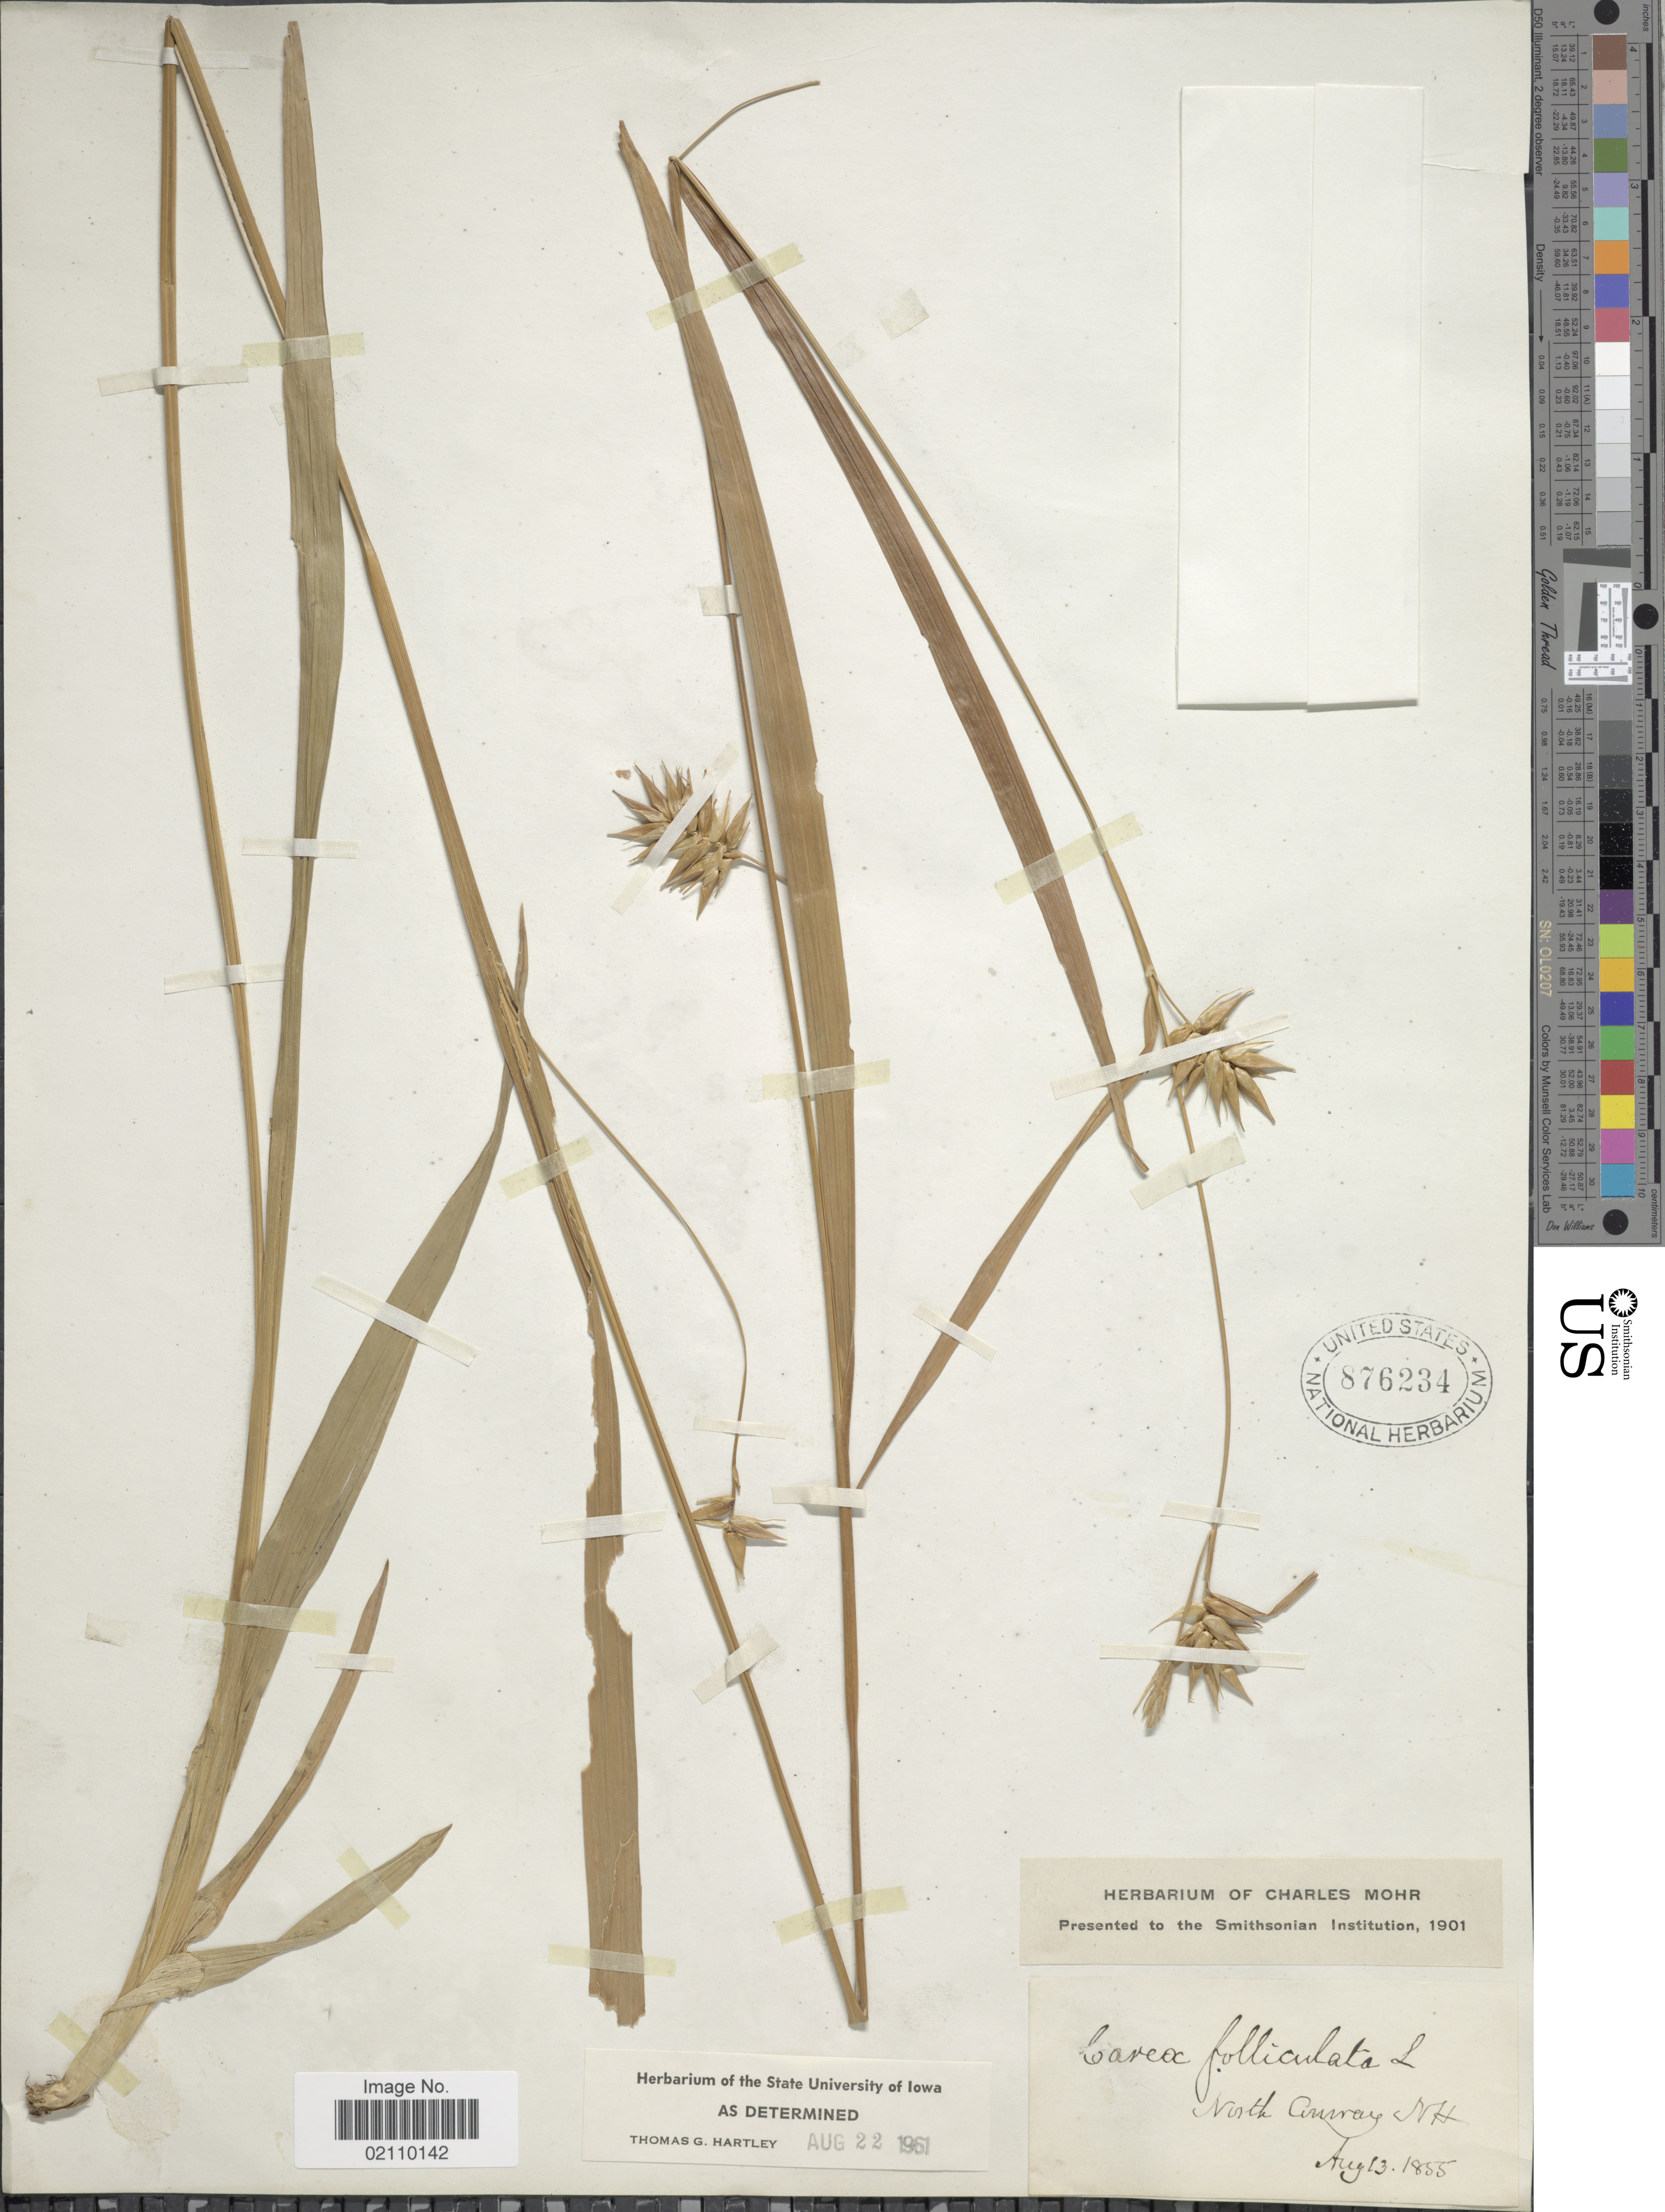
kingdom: Plantae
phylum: Tracheophyta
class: Liliopsida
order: Poales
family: Cyperaceae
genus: Carex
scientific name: Carex folliculata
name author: L.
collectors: ex herb. Charles Mohr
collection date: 1855-08-13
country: United States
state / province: New Hampshire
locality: North Conway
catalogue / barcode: US 876234